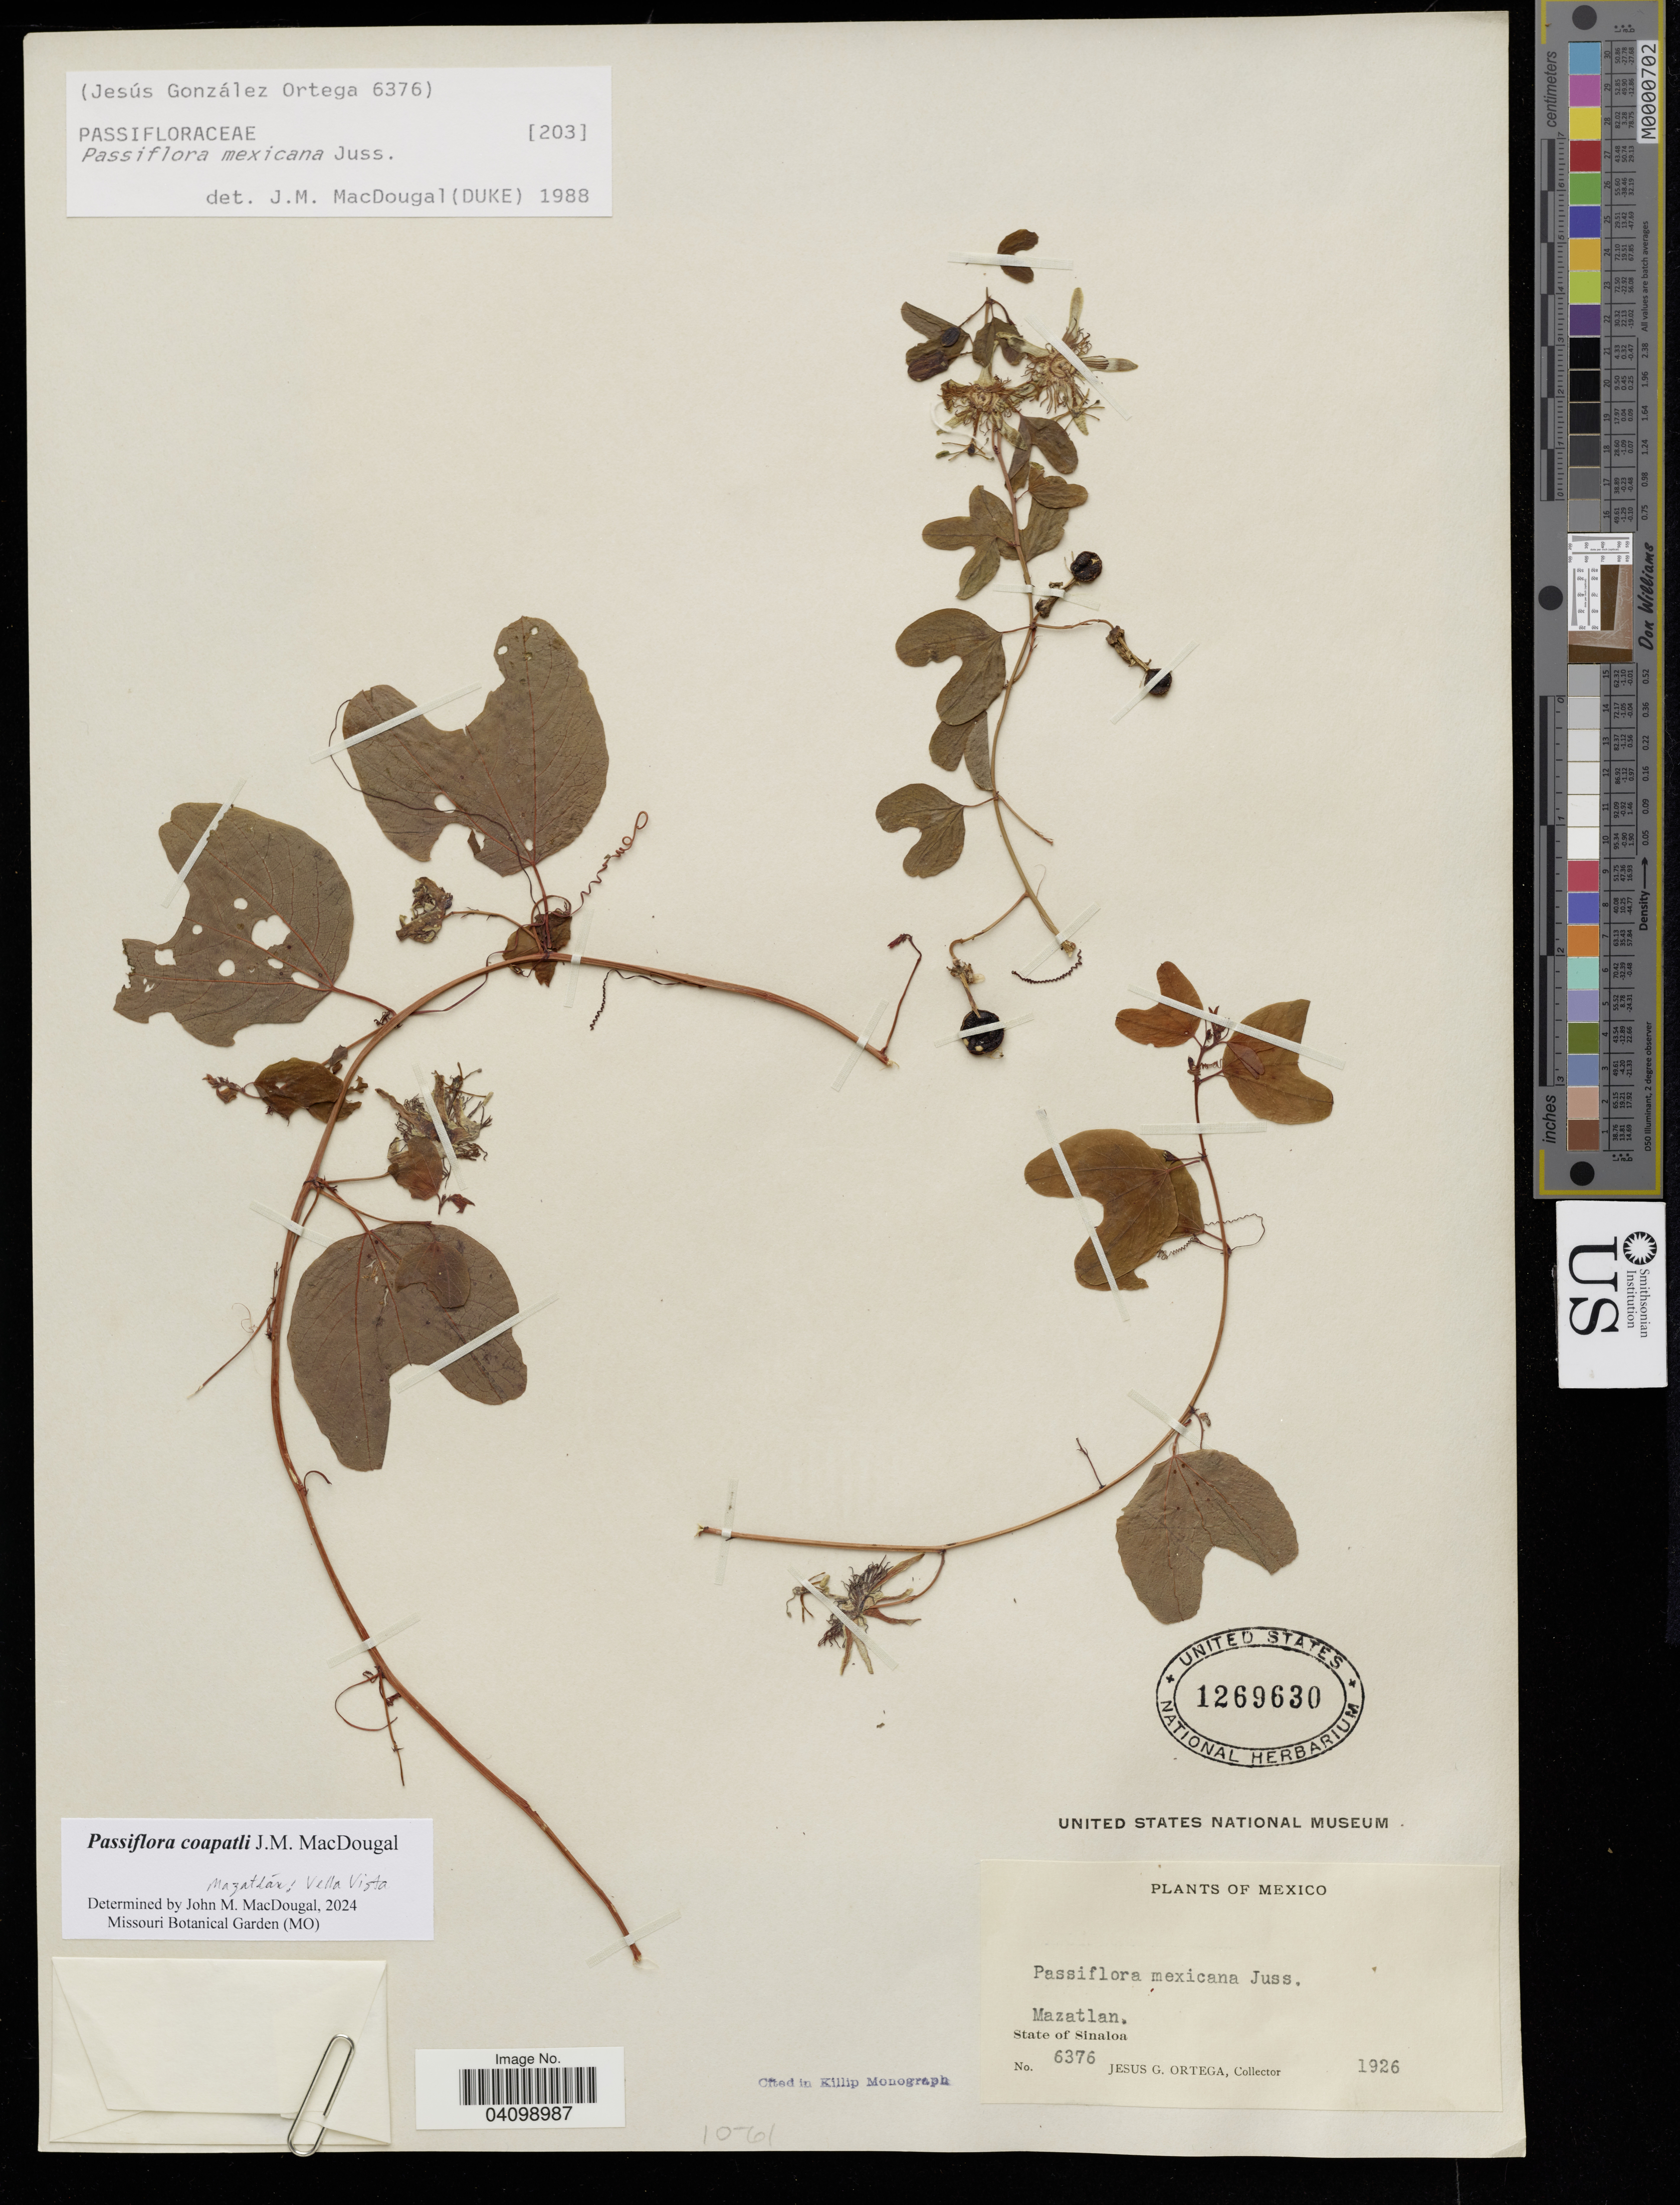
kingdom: Plantae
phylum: Tracheophyta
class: Magnoliopsida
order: Malpighiales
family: Passifloraceae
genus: Passiflora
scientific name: Passiflora coapatli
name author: J.M. MacDougal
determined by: MacDougal, John M.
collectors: J. Ortega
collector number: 6376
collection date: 1926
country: Mexico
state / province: Sinaloa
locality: Mazatlan.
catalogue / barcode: US 1269630